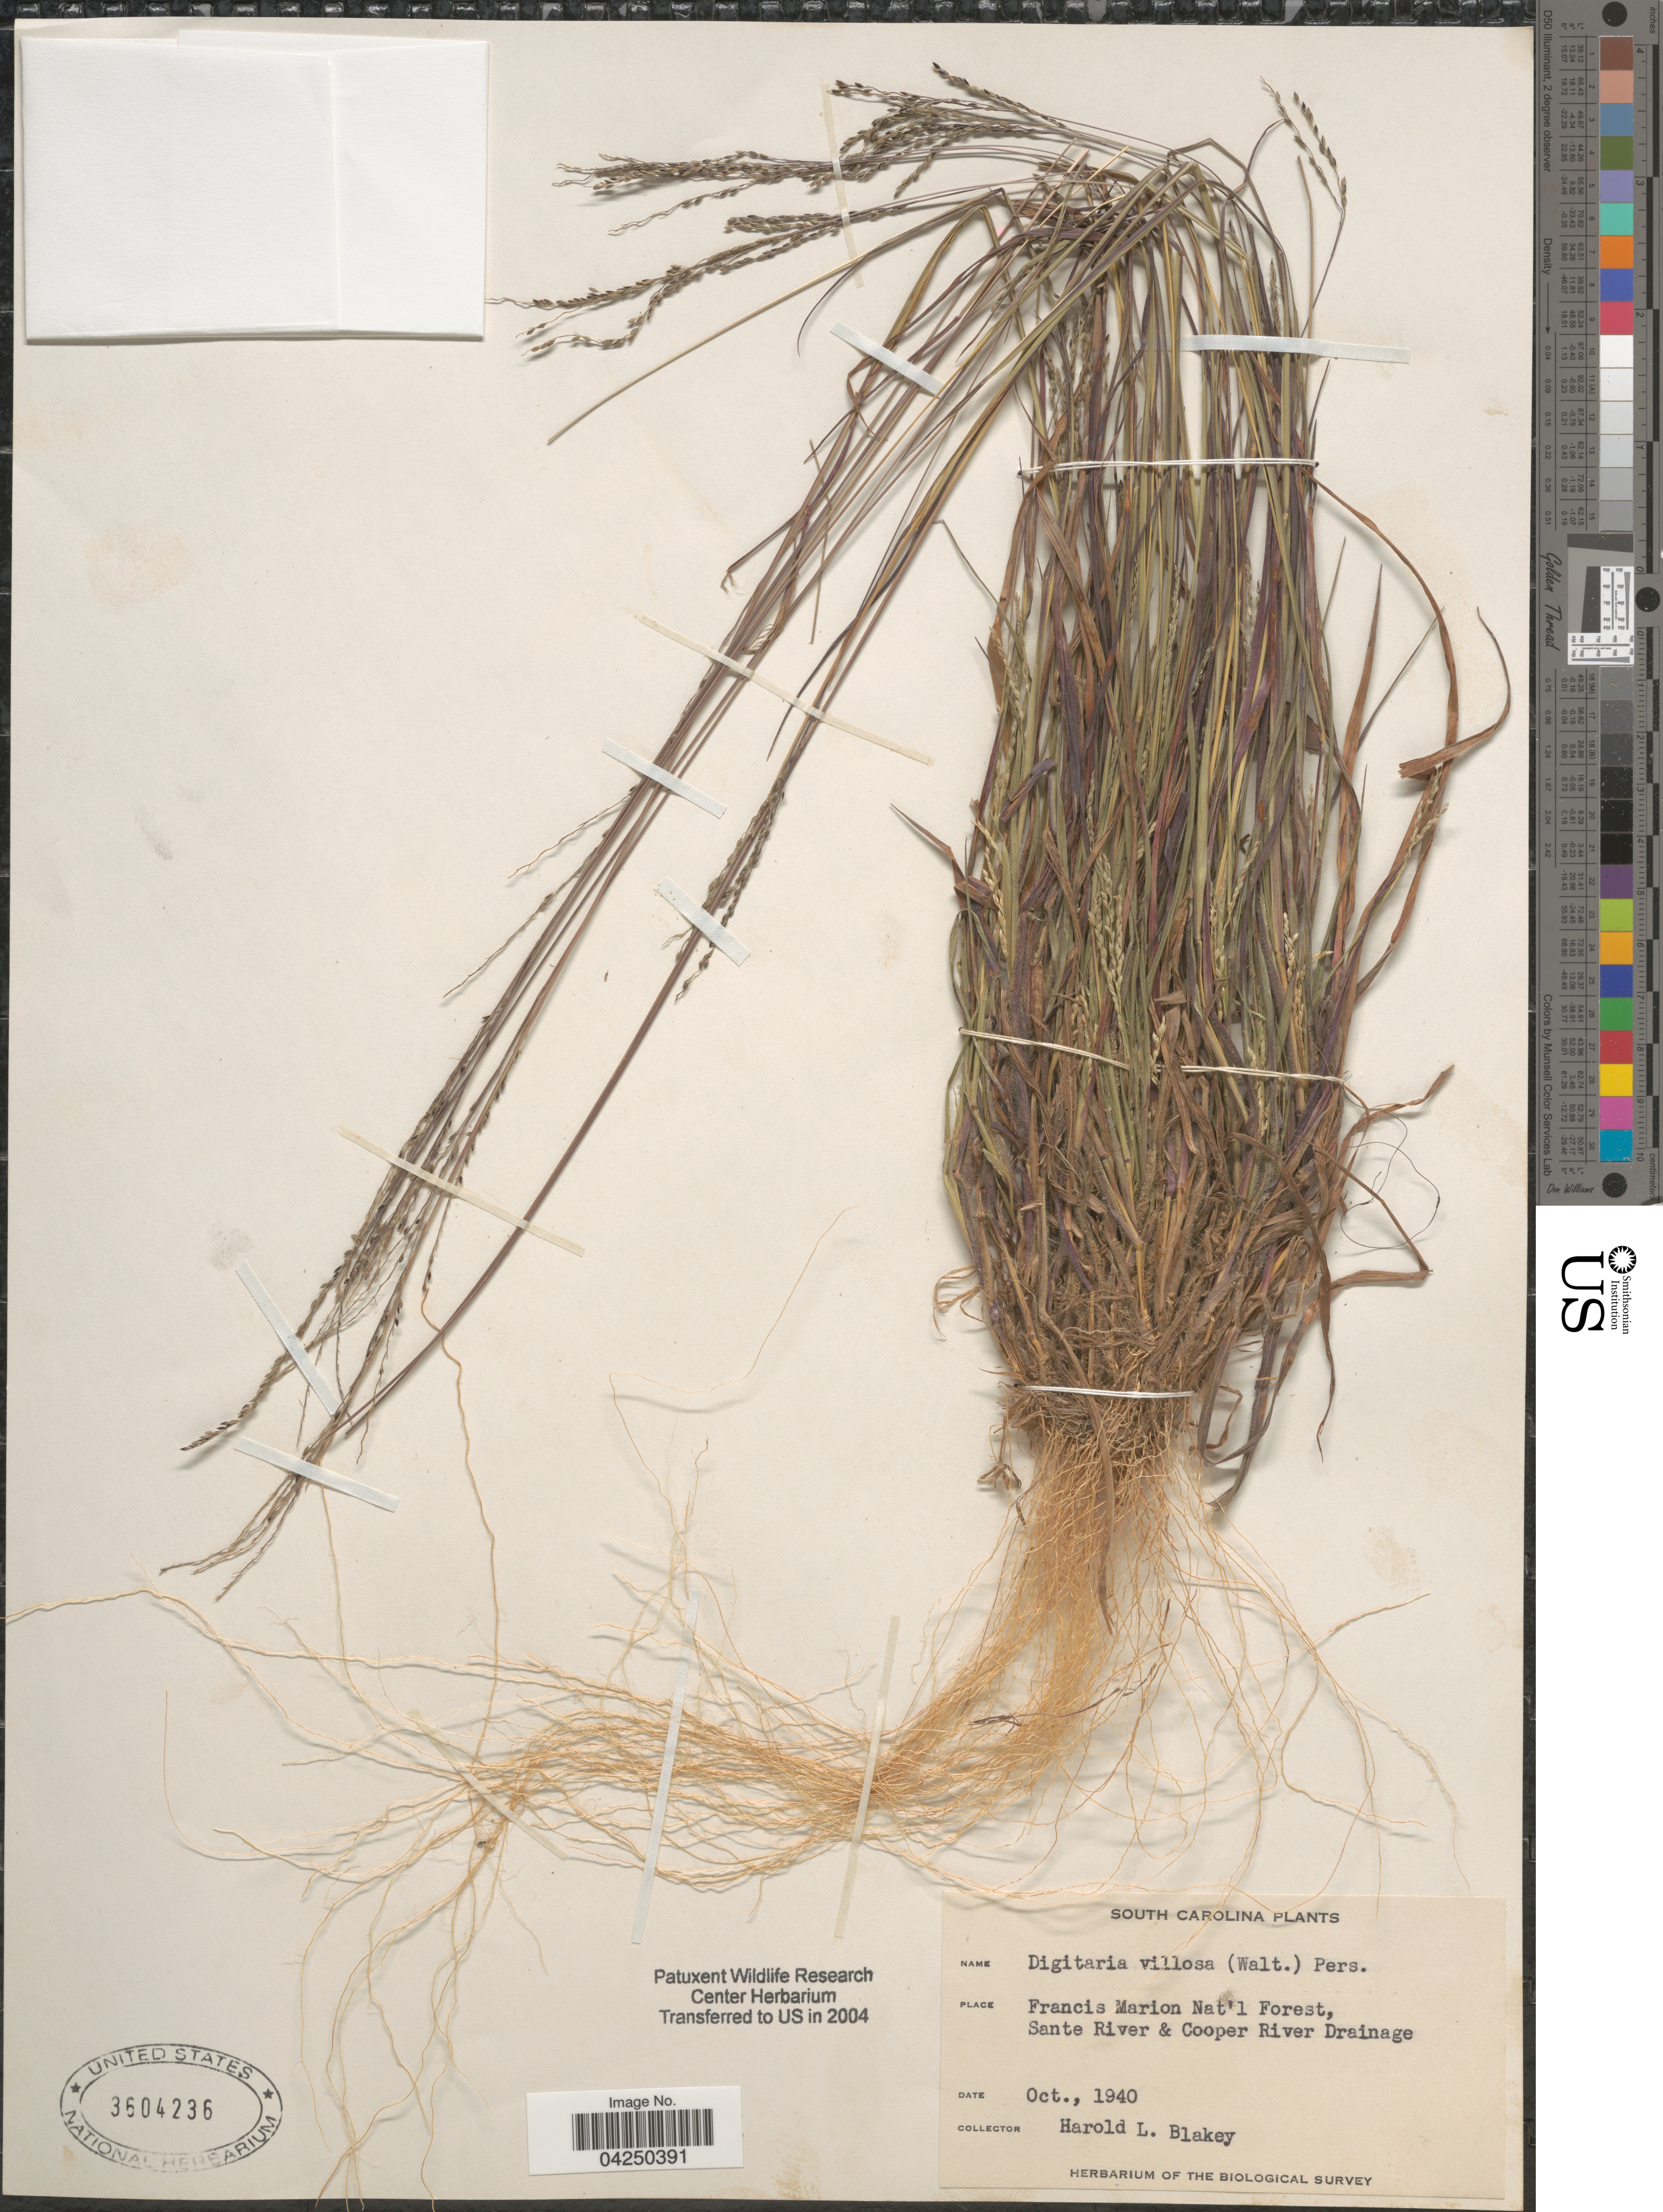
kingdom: Plantae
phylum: Tracheophyta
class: Liliopsida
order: Poales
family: Poaceae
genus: Digitaria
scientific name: Digitaria villosa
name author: (Walter) Pers.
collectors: H. Blakey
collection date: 1940-10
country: United States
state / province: South Carolina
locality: Francis Marion Nat' l Forest, Sante River & Cooper River Drainage. The Biological Survey.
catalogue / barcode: US 3604236